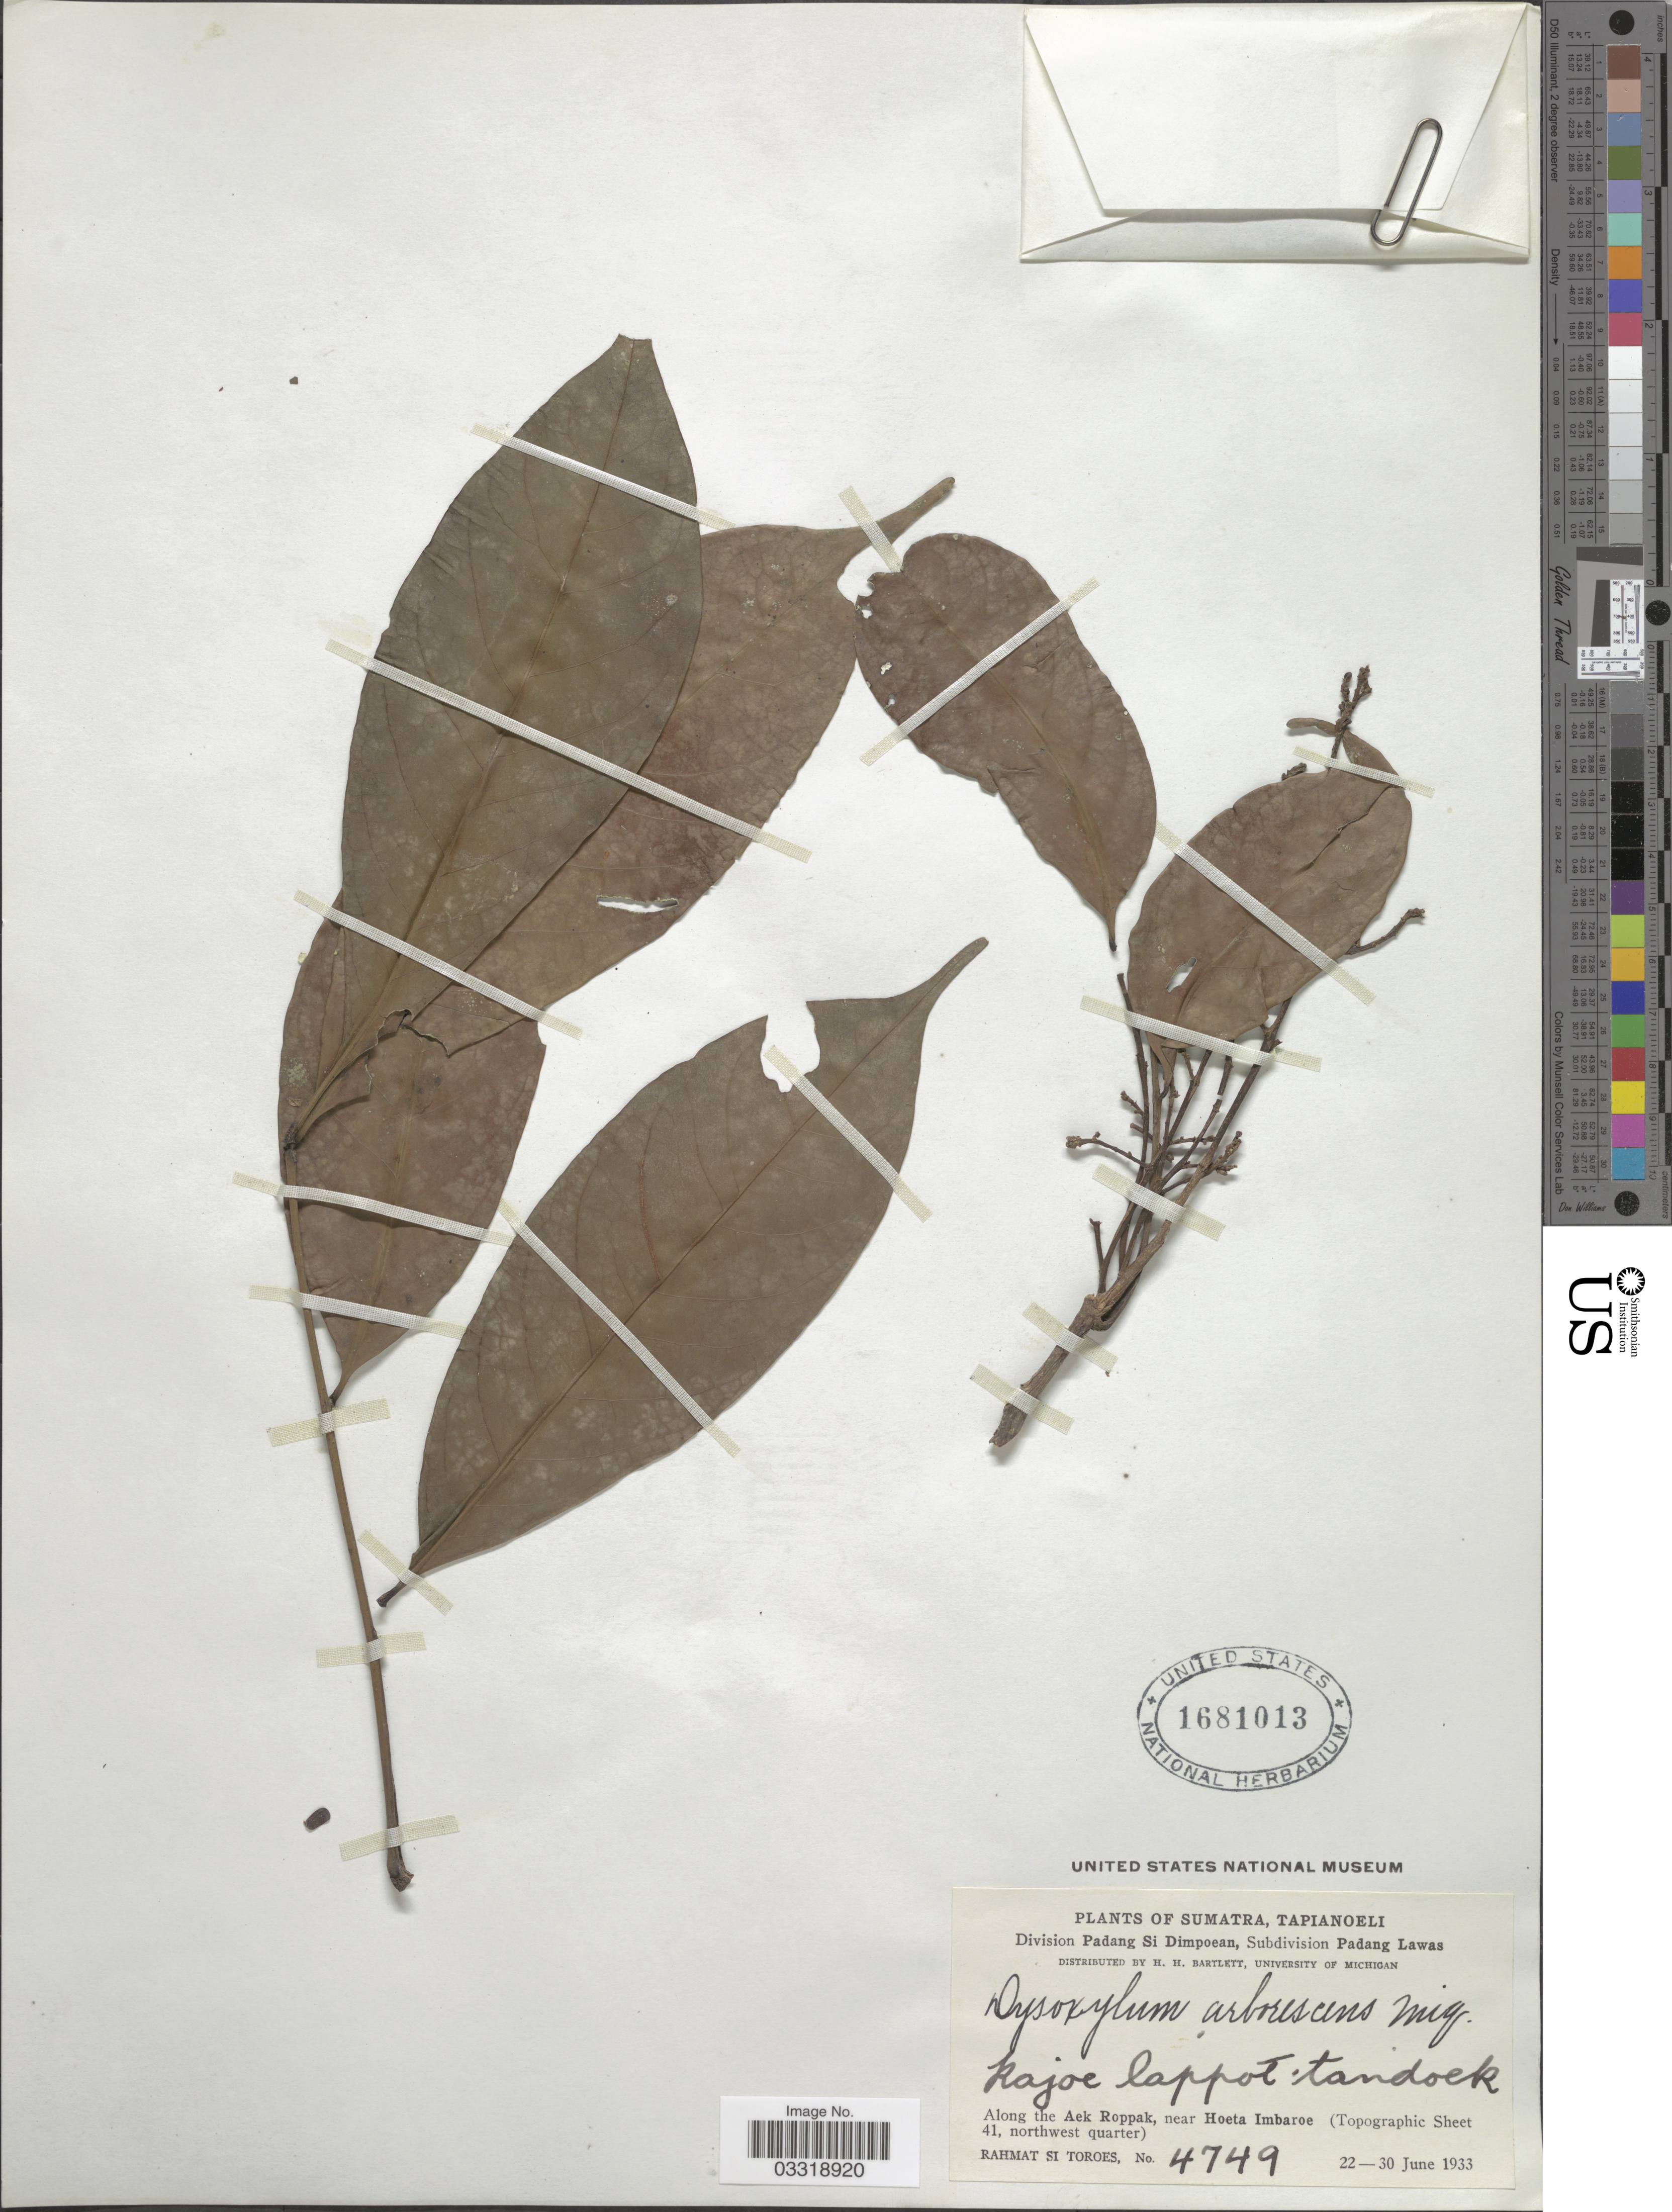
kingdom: Plantae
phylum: Tracheophyta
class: Magnoliopsida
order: Sapindales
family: Meliaceae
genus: Goniocheton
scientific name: Goniocheton arborescens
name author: Blume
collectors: Rahmat Si Boeea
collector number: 4749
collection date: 1933-06-22/1933-06-30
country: Indonesia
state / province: Sumatra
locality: Tapianoeli. Division Padang Si Dimpoean, Subdivision Padang Lawas. Along the Aek Roppak, near Hoeta Imbaroe (Topographic Sheet 41, northwest quarter).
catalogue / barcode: US 1681013